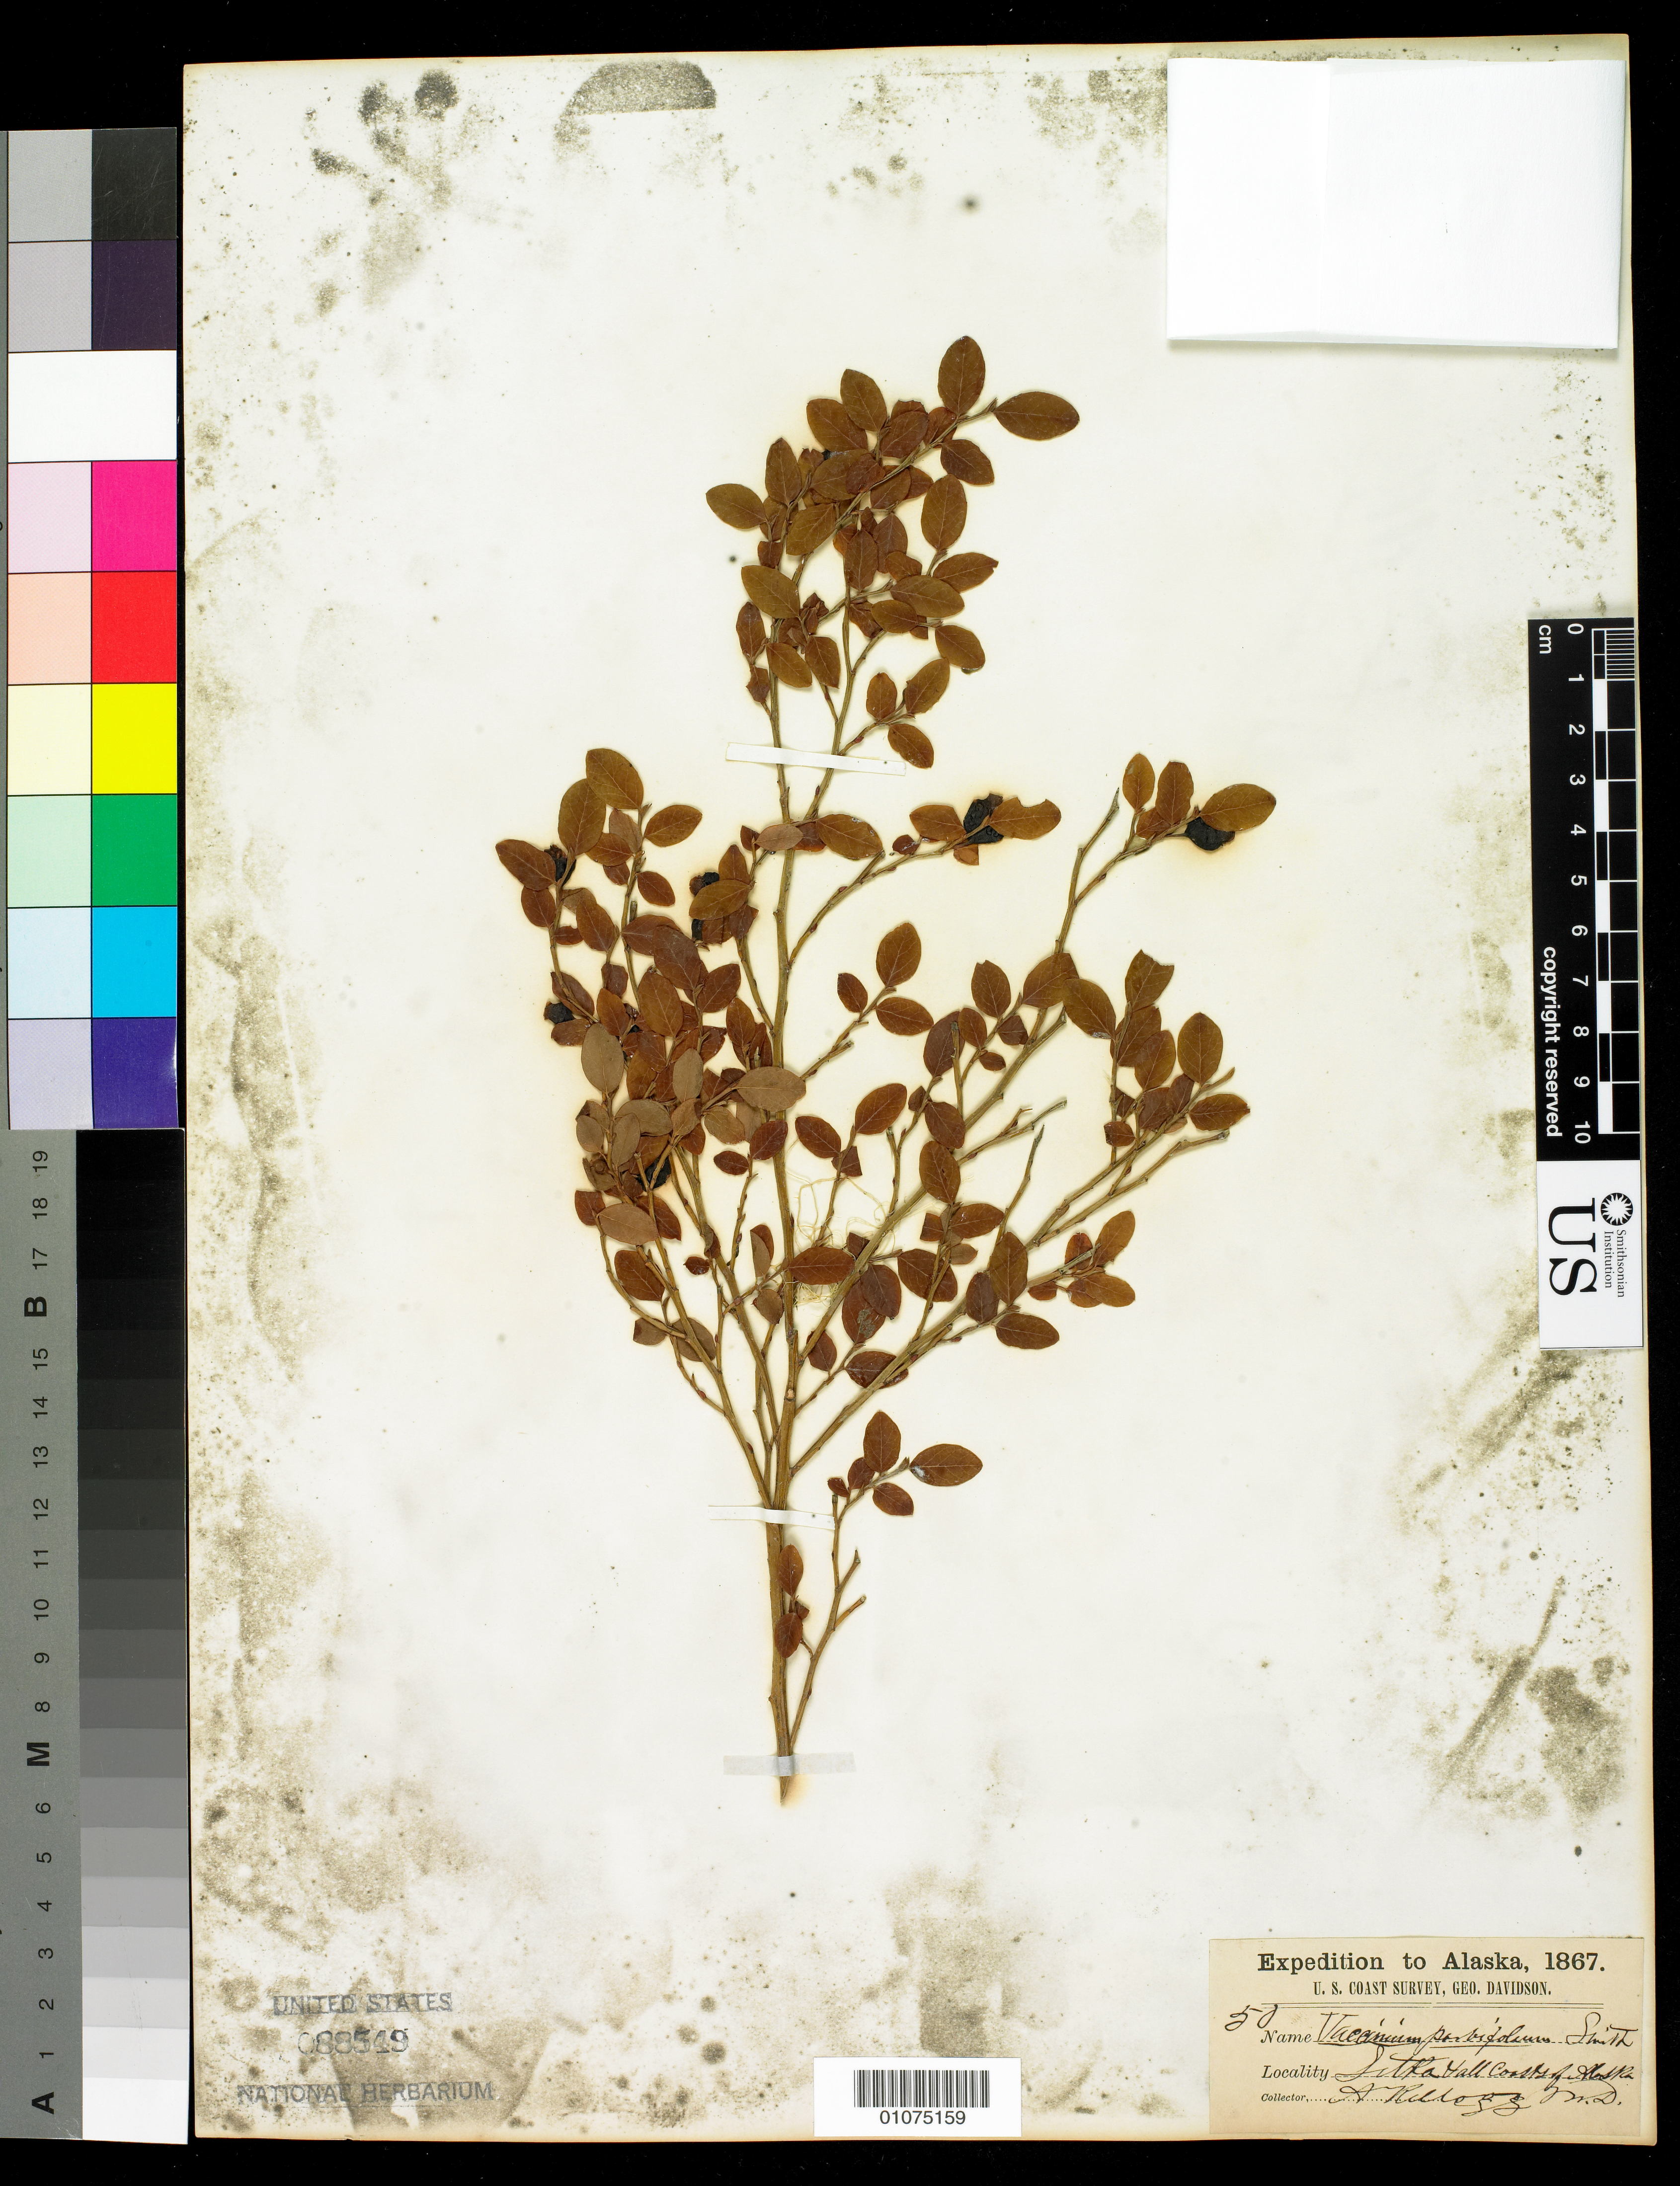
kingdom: Plantae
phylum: Tracheophyta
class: Magnoliopsida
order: Ericales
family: Ericaceae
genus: Vaccinium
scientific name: Vaccinium parvifolium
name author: Small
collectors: A. Kellogg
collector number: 50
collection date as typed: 1867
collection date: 1867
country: United States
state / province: Alaska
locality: Sitka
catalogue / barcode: US 88549